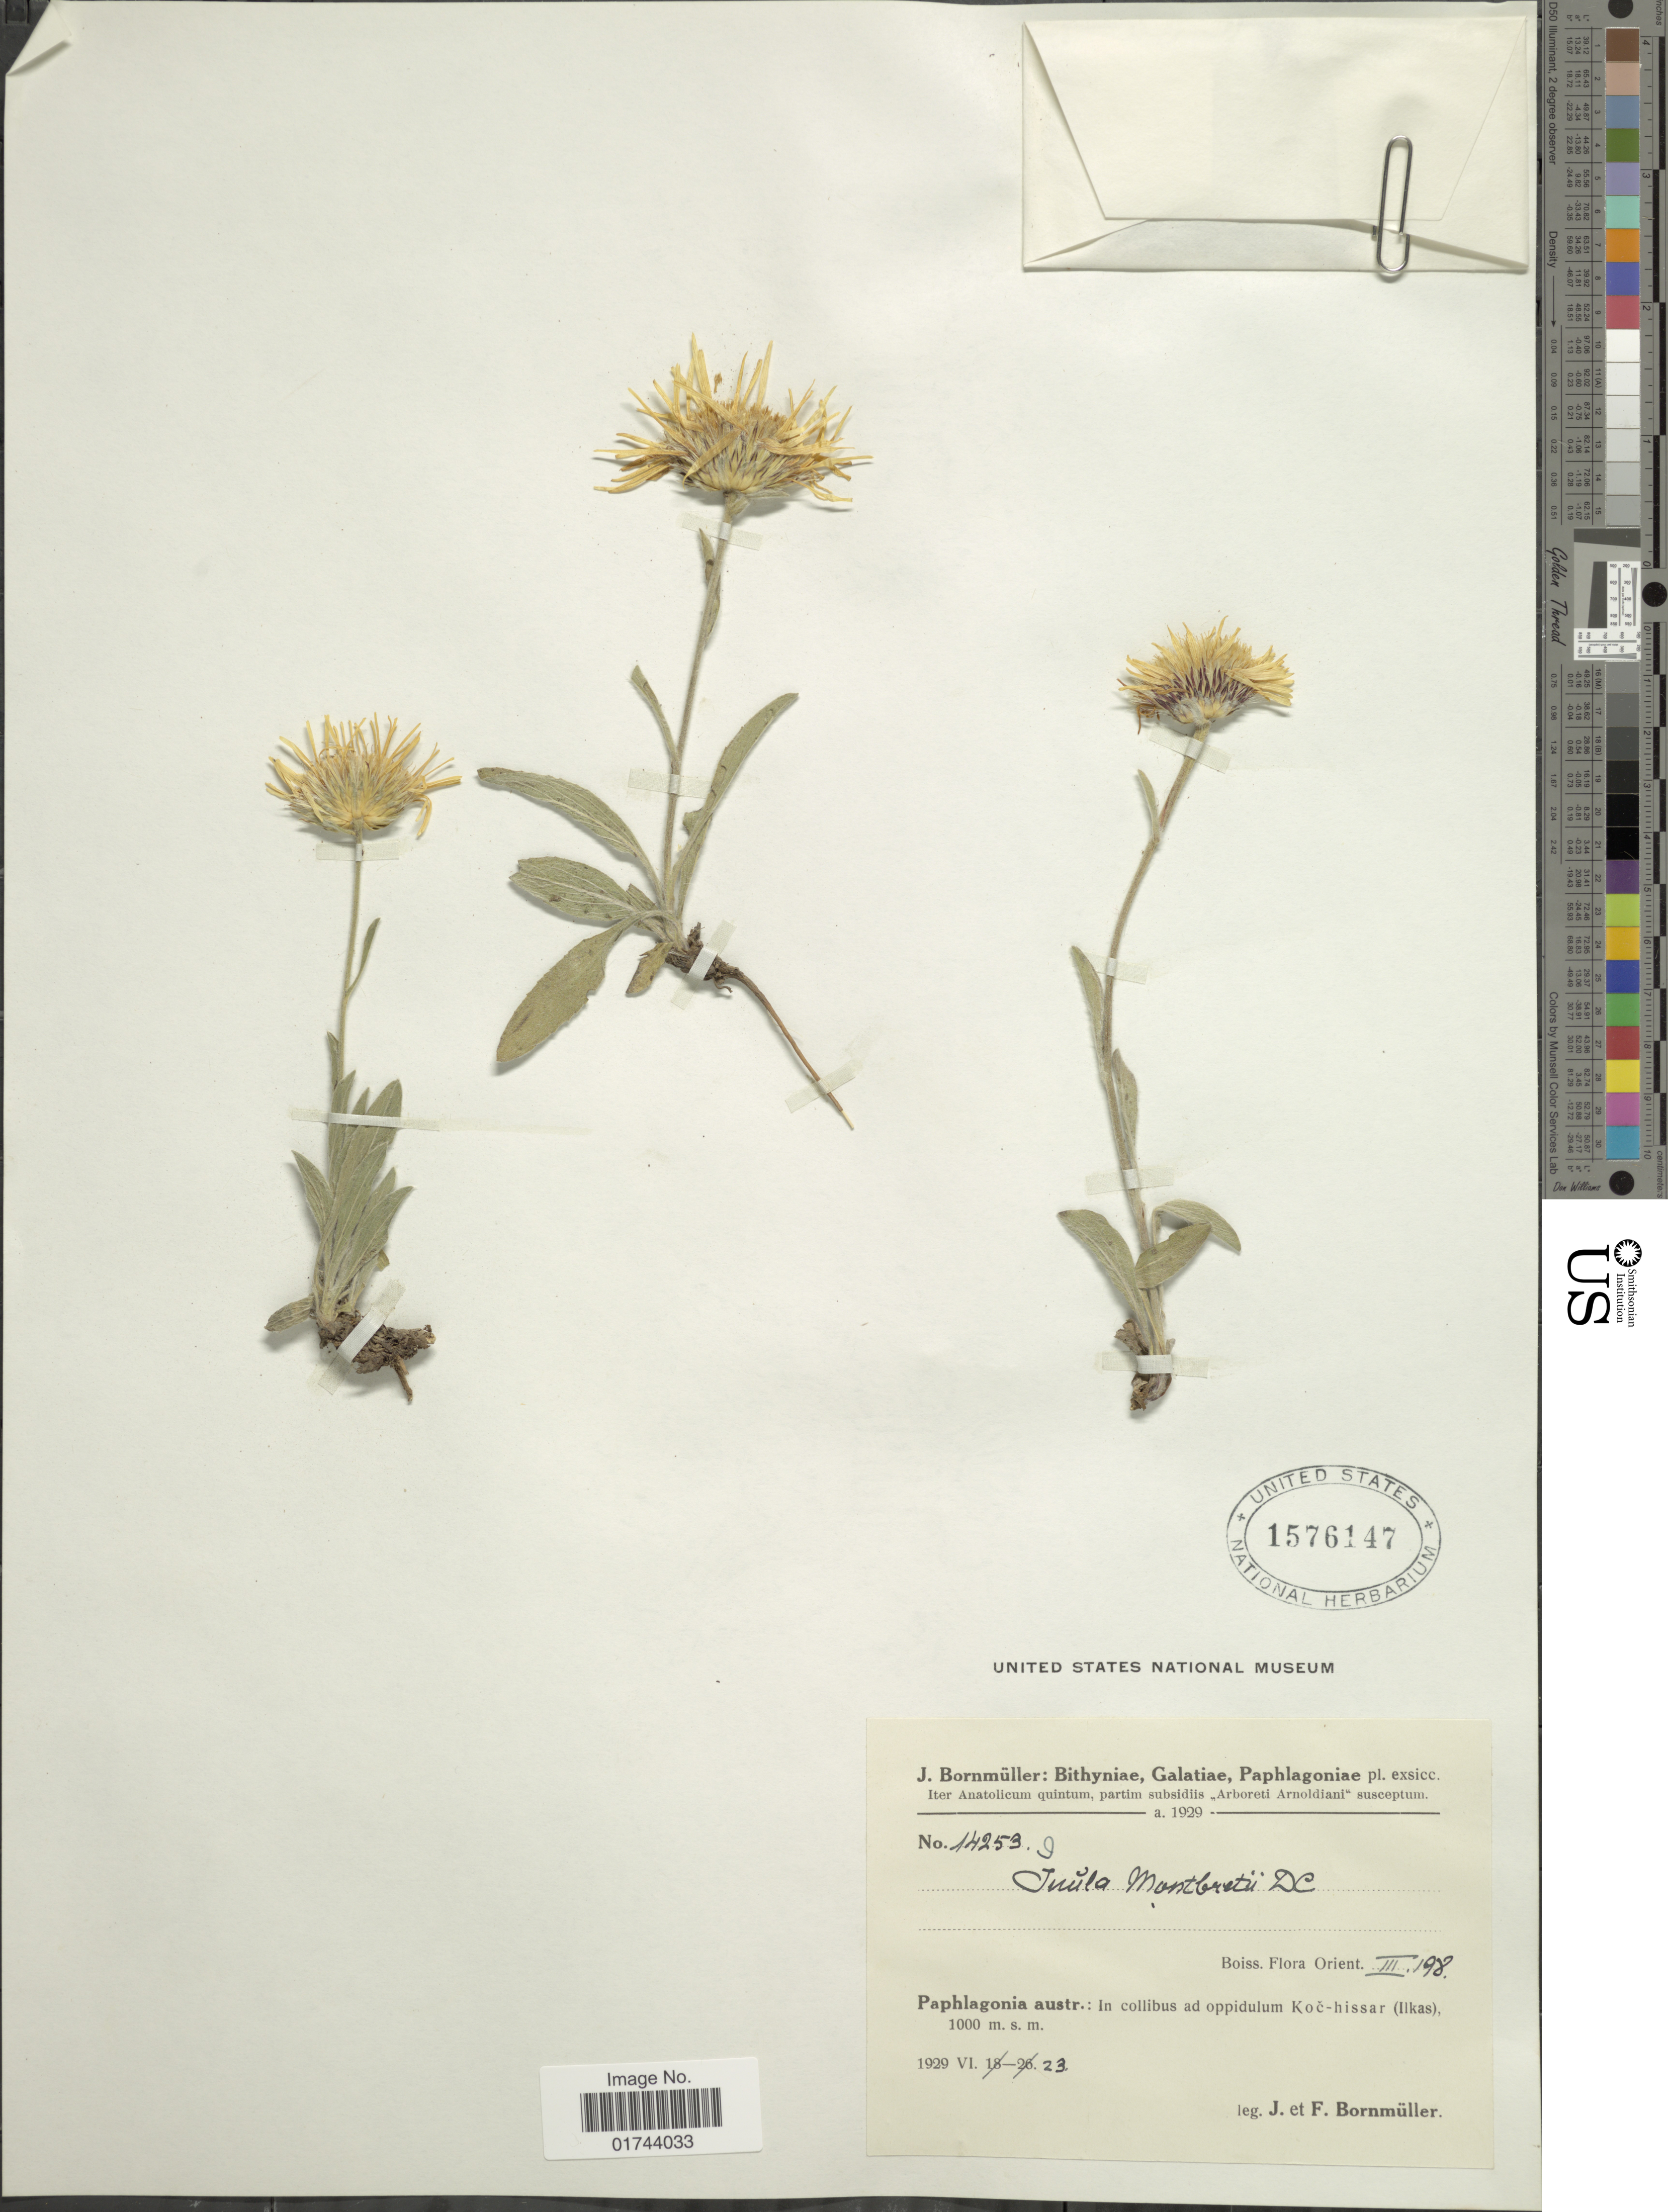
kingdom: Plantae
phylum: Tracheophyta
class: Magnoliopsida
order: Asterales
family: Asteraceae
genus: Inula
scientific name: Inula montbretiana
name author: DC.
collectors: J. Bornmüller & F. Bornmüller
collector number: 14253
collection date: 1929-06-23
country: Turkey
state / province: Ankara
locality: Paphlagonia austr.: In collibus ad oppidulum Koc-hissar (Ilkas)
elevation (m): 1000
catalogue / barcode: US 1576147